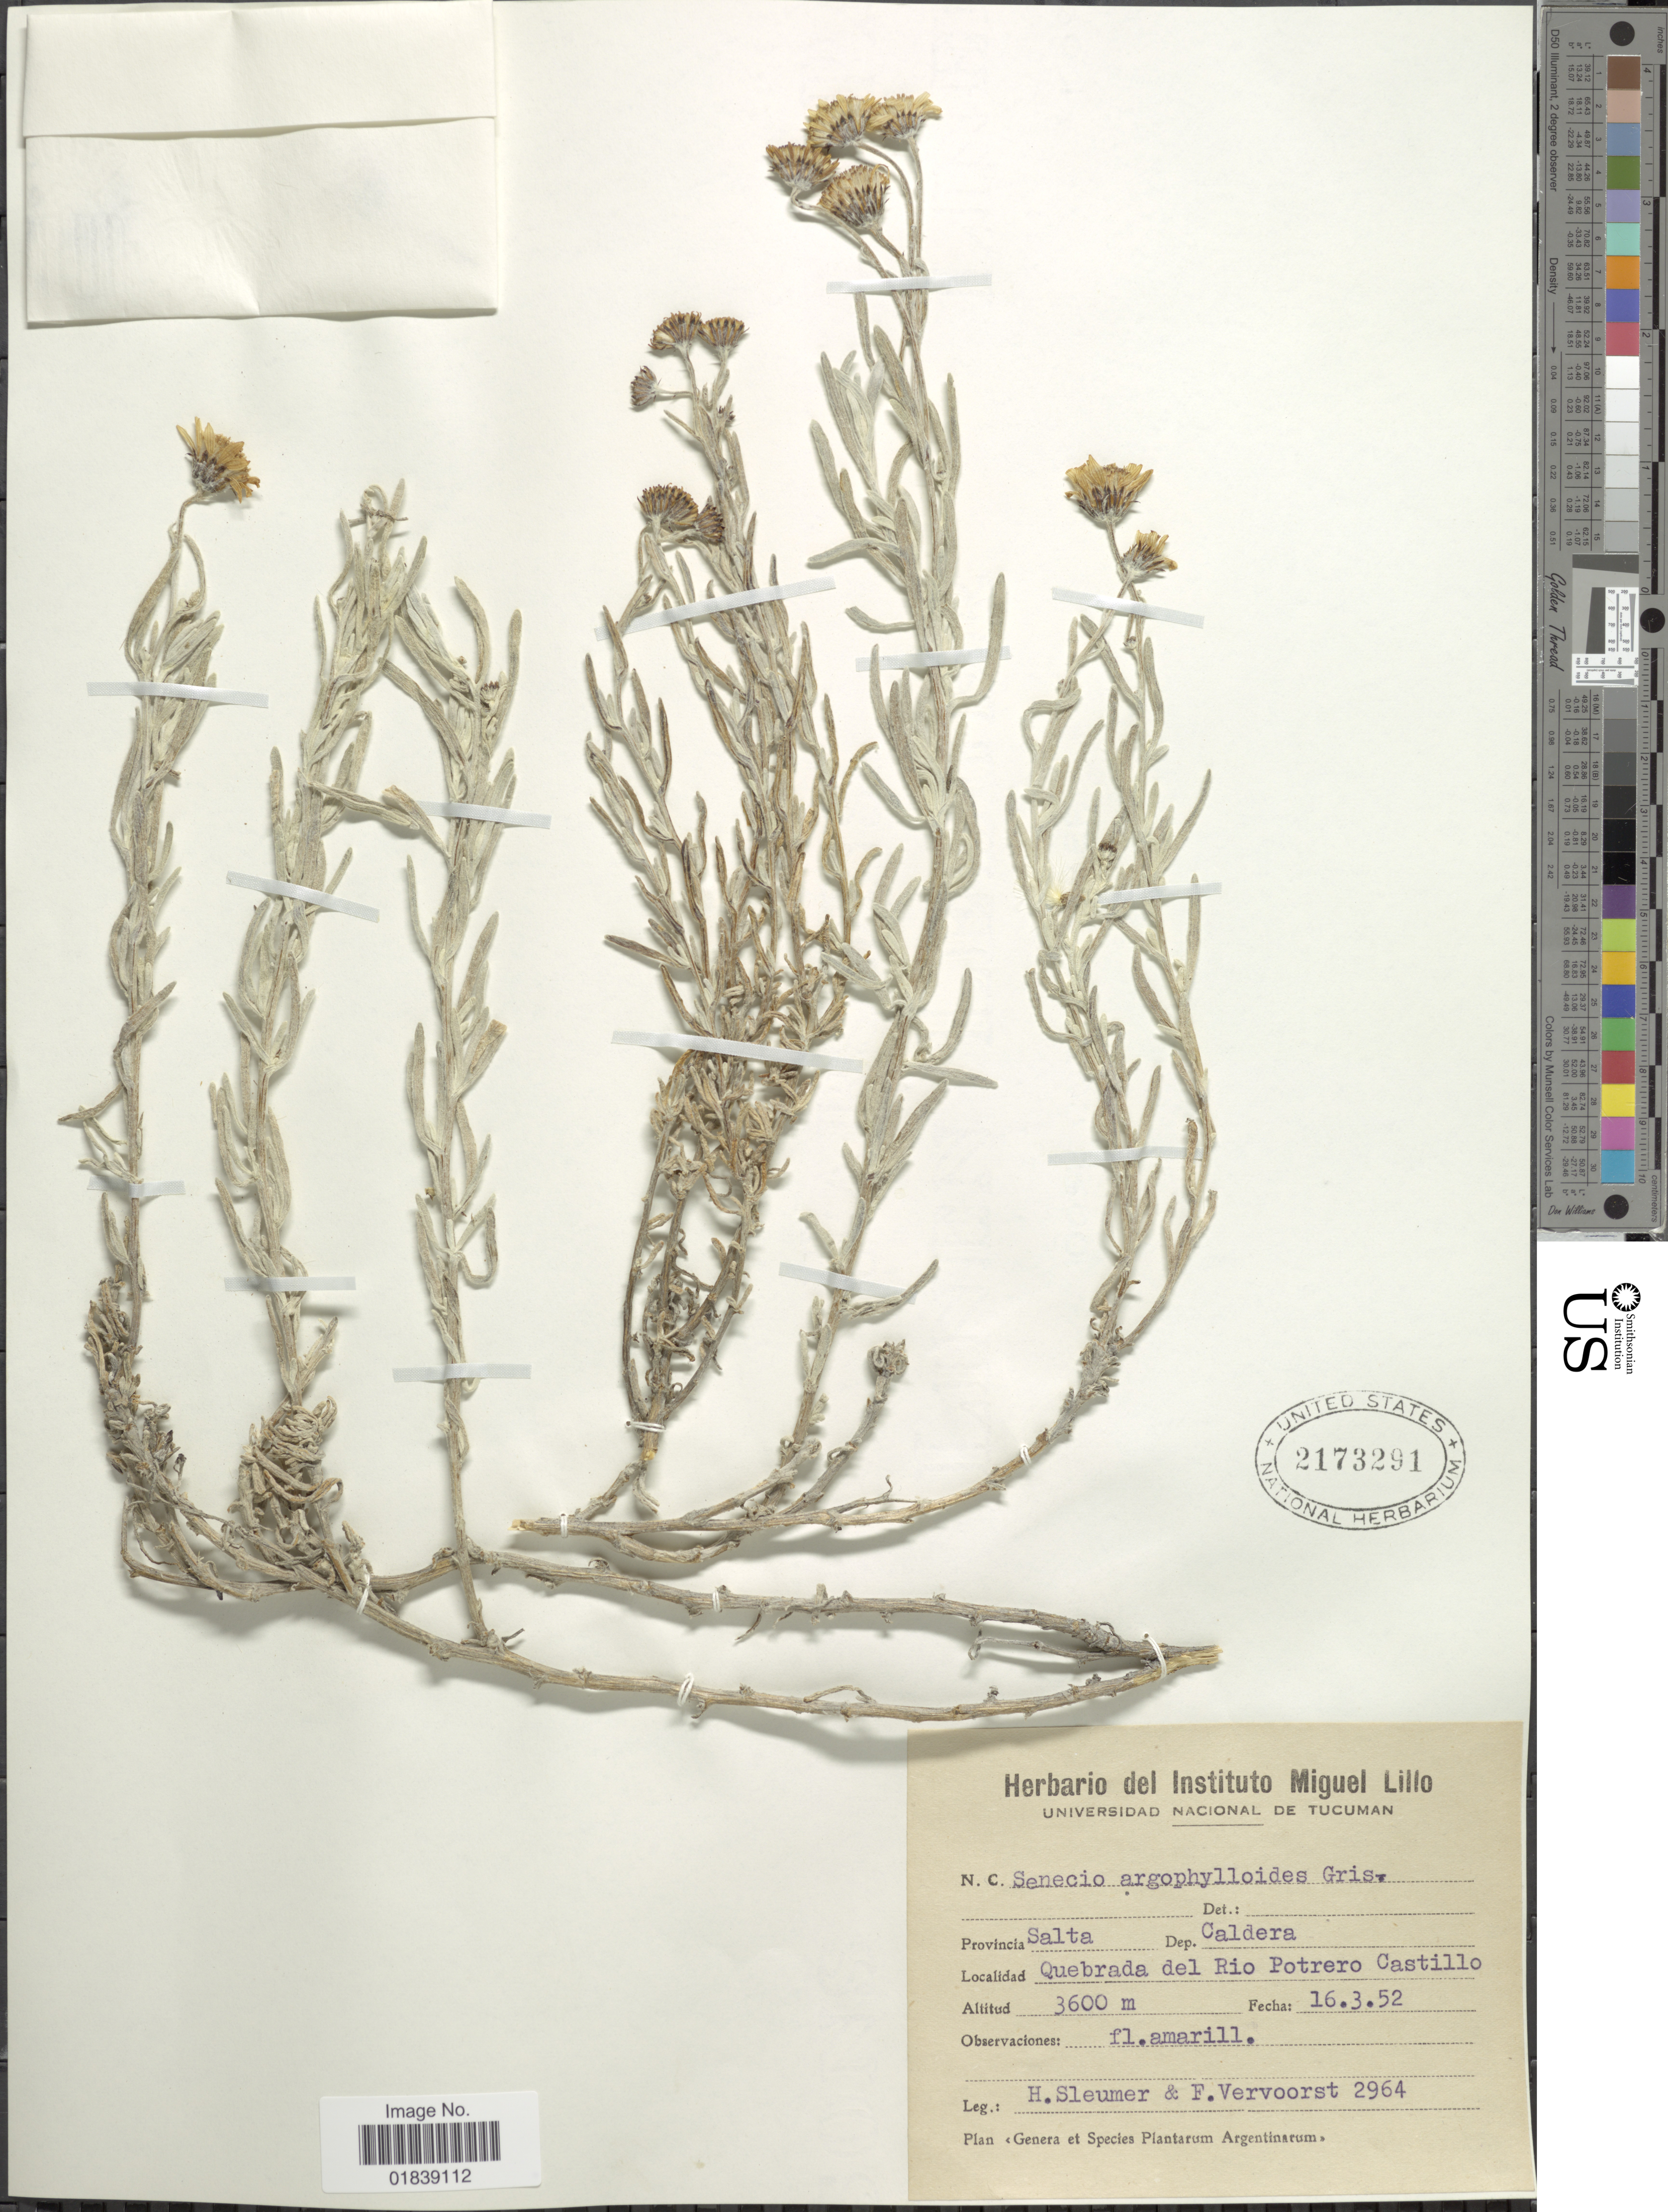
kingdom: Plantae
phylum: Tracheophyta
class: Magnoliopsida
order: Asterales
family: Asteraceae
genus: Senecio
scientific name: Senecio argophylloides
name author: Griseb.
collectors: H. O. Sleumer & F. Vervoorst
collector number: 2964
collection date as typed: Transcribed d/m/y: 16/3/52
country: Argentina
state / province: Salta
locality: Dep. Caldera, Quebrada del Rio Potrero Castillo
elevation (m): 3600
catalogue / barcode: US 2173291